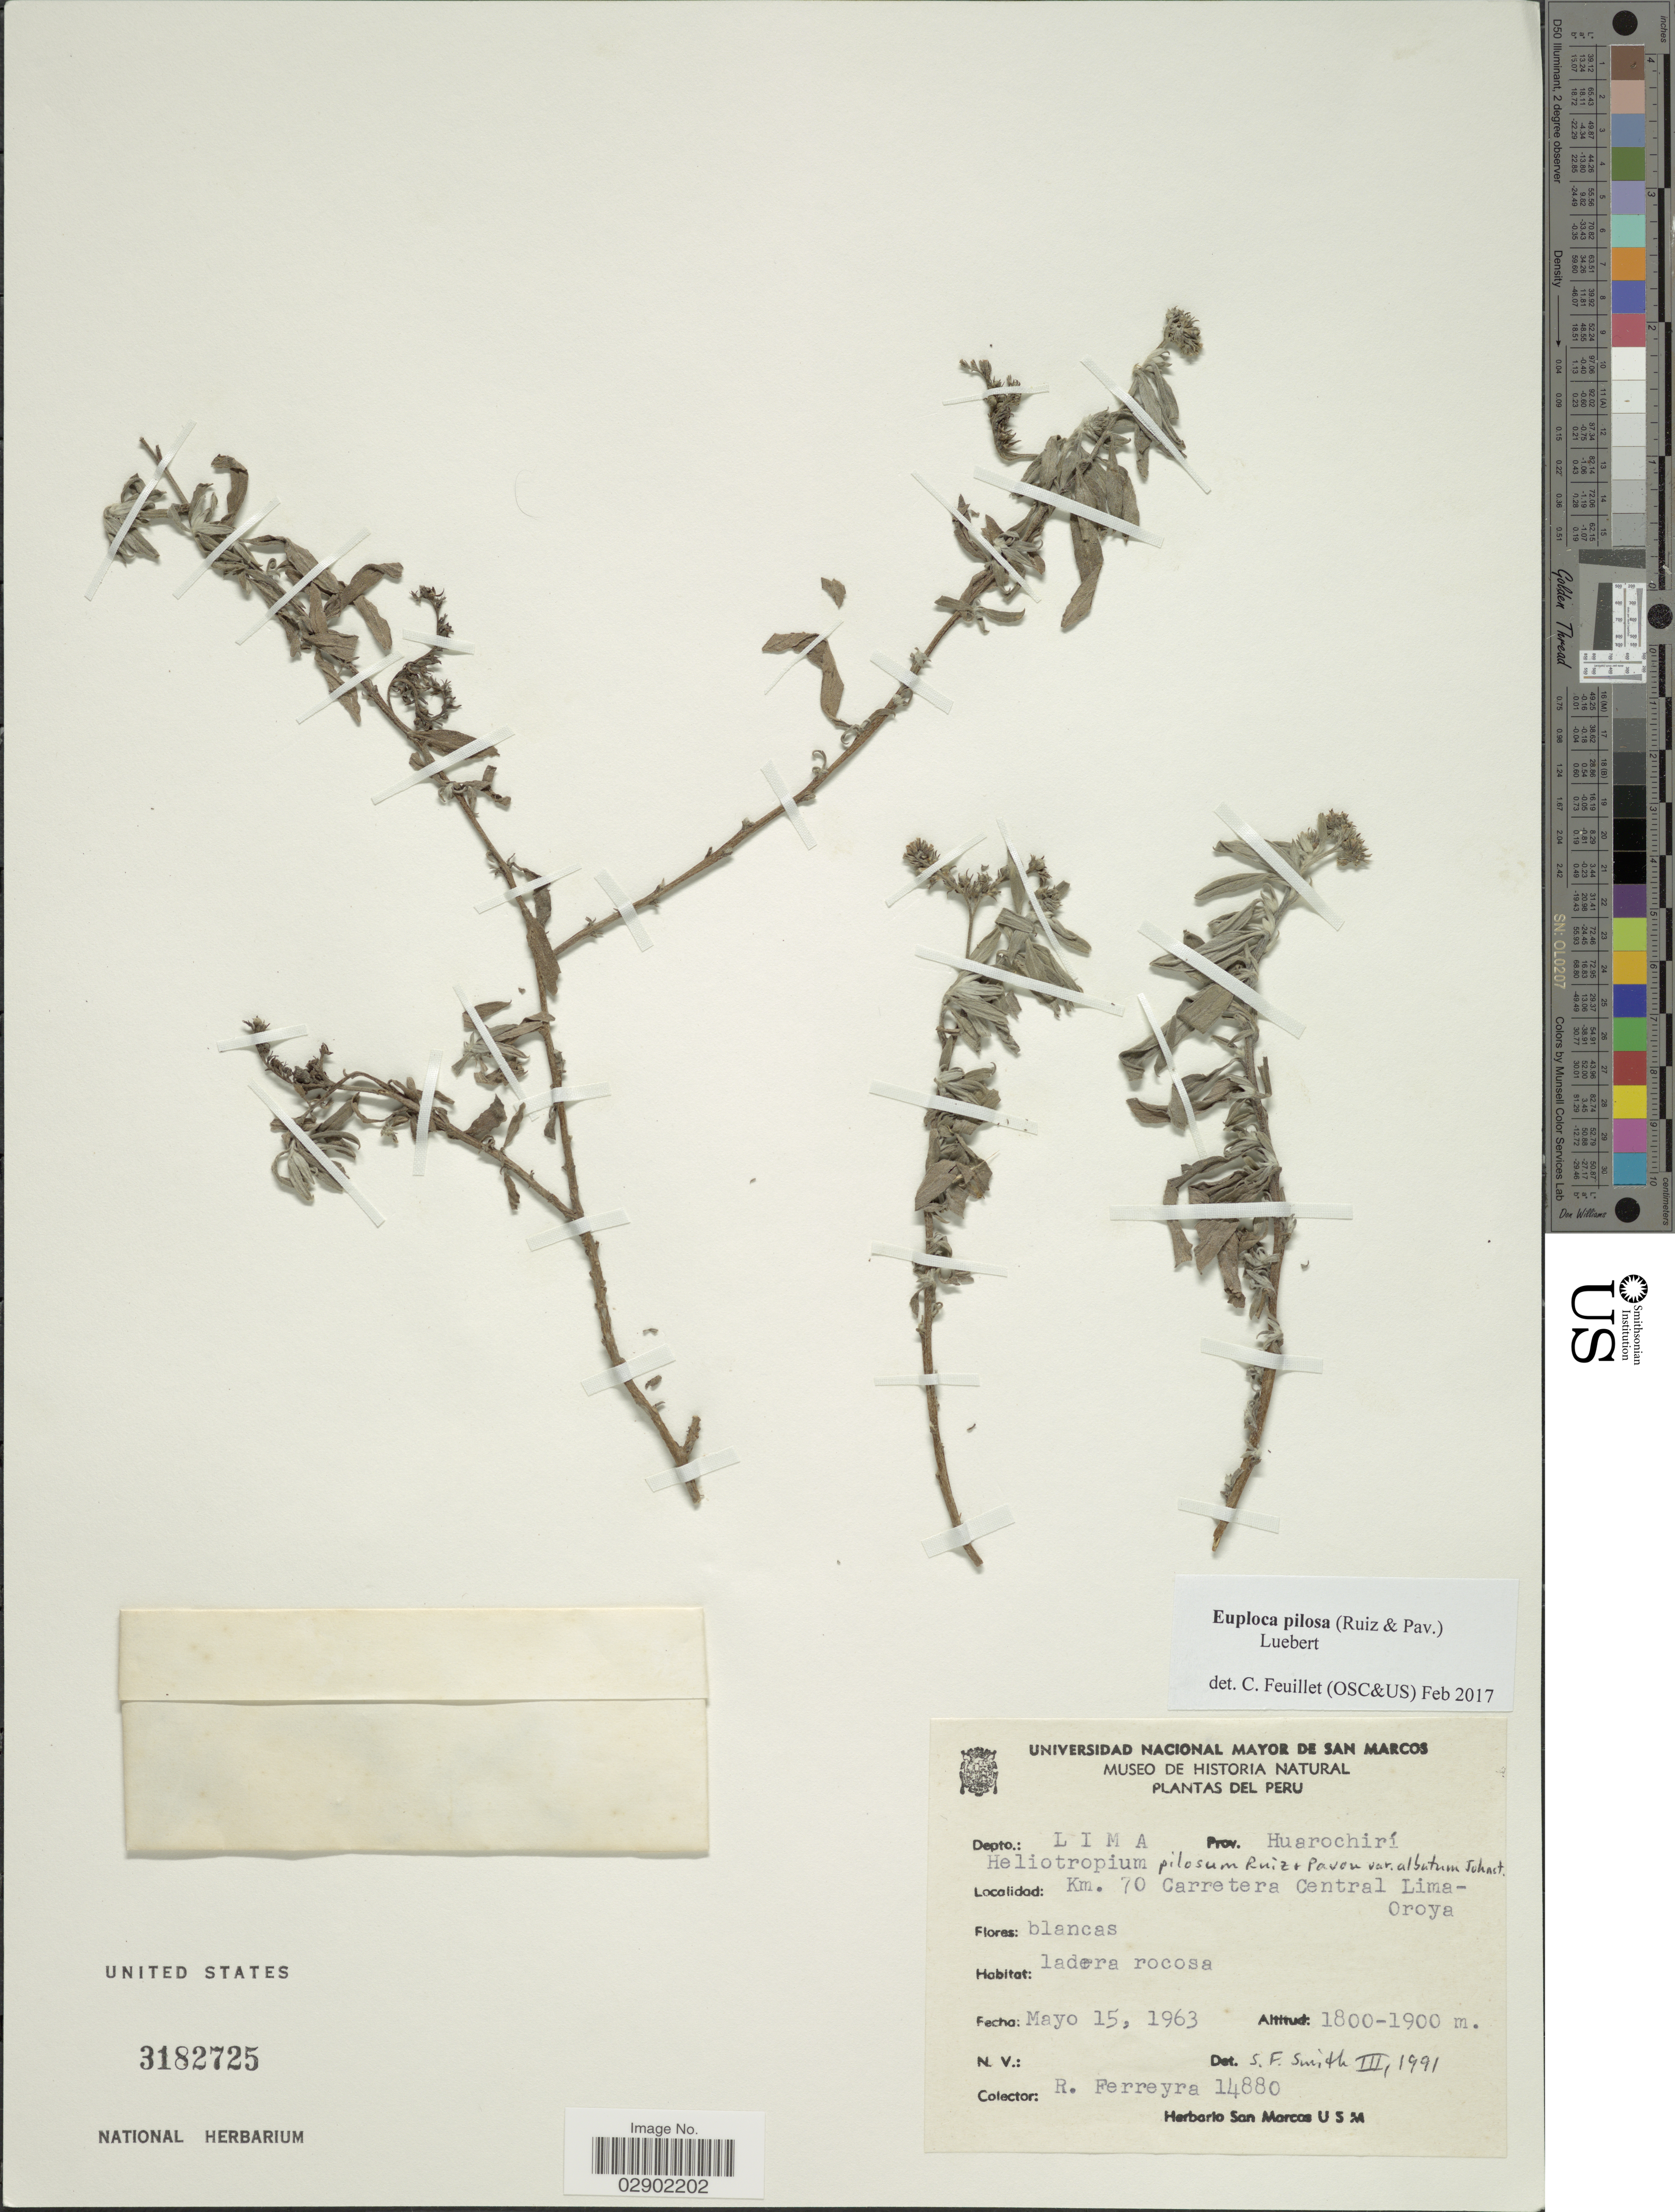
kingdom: Plantae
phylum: Tracheophyta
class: Magnoliopsida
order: Boraginales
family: Heliotropiaceae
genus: Euploca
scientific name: Euploca pilosa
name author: (Ruiz & Pav.)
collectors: R. A. Ferreyra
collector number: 14880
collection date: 1963-05-15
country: Peru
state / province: Lima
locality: Depto.: Lima. Prov. Huarochirí. Km. 70 Carretera Central Lima-Oroya.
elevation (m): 1800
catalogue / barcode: US 3182725